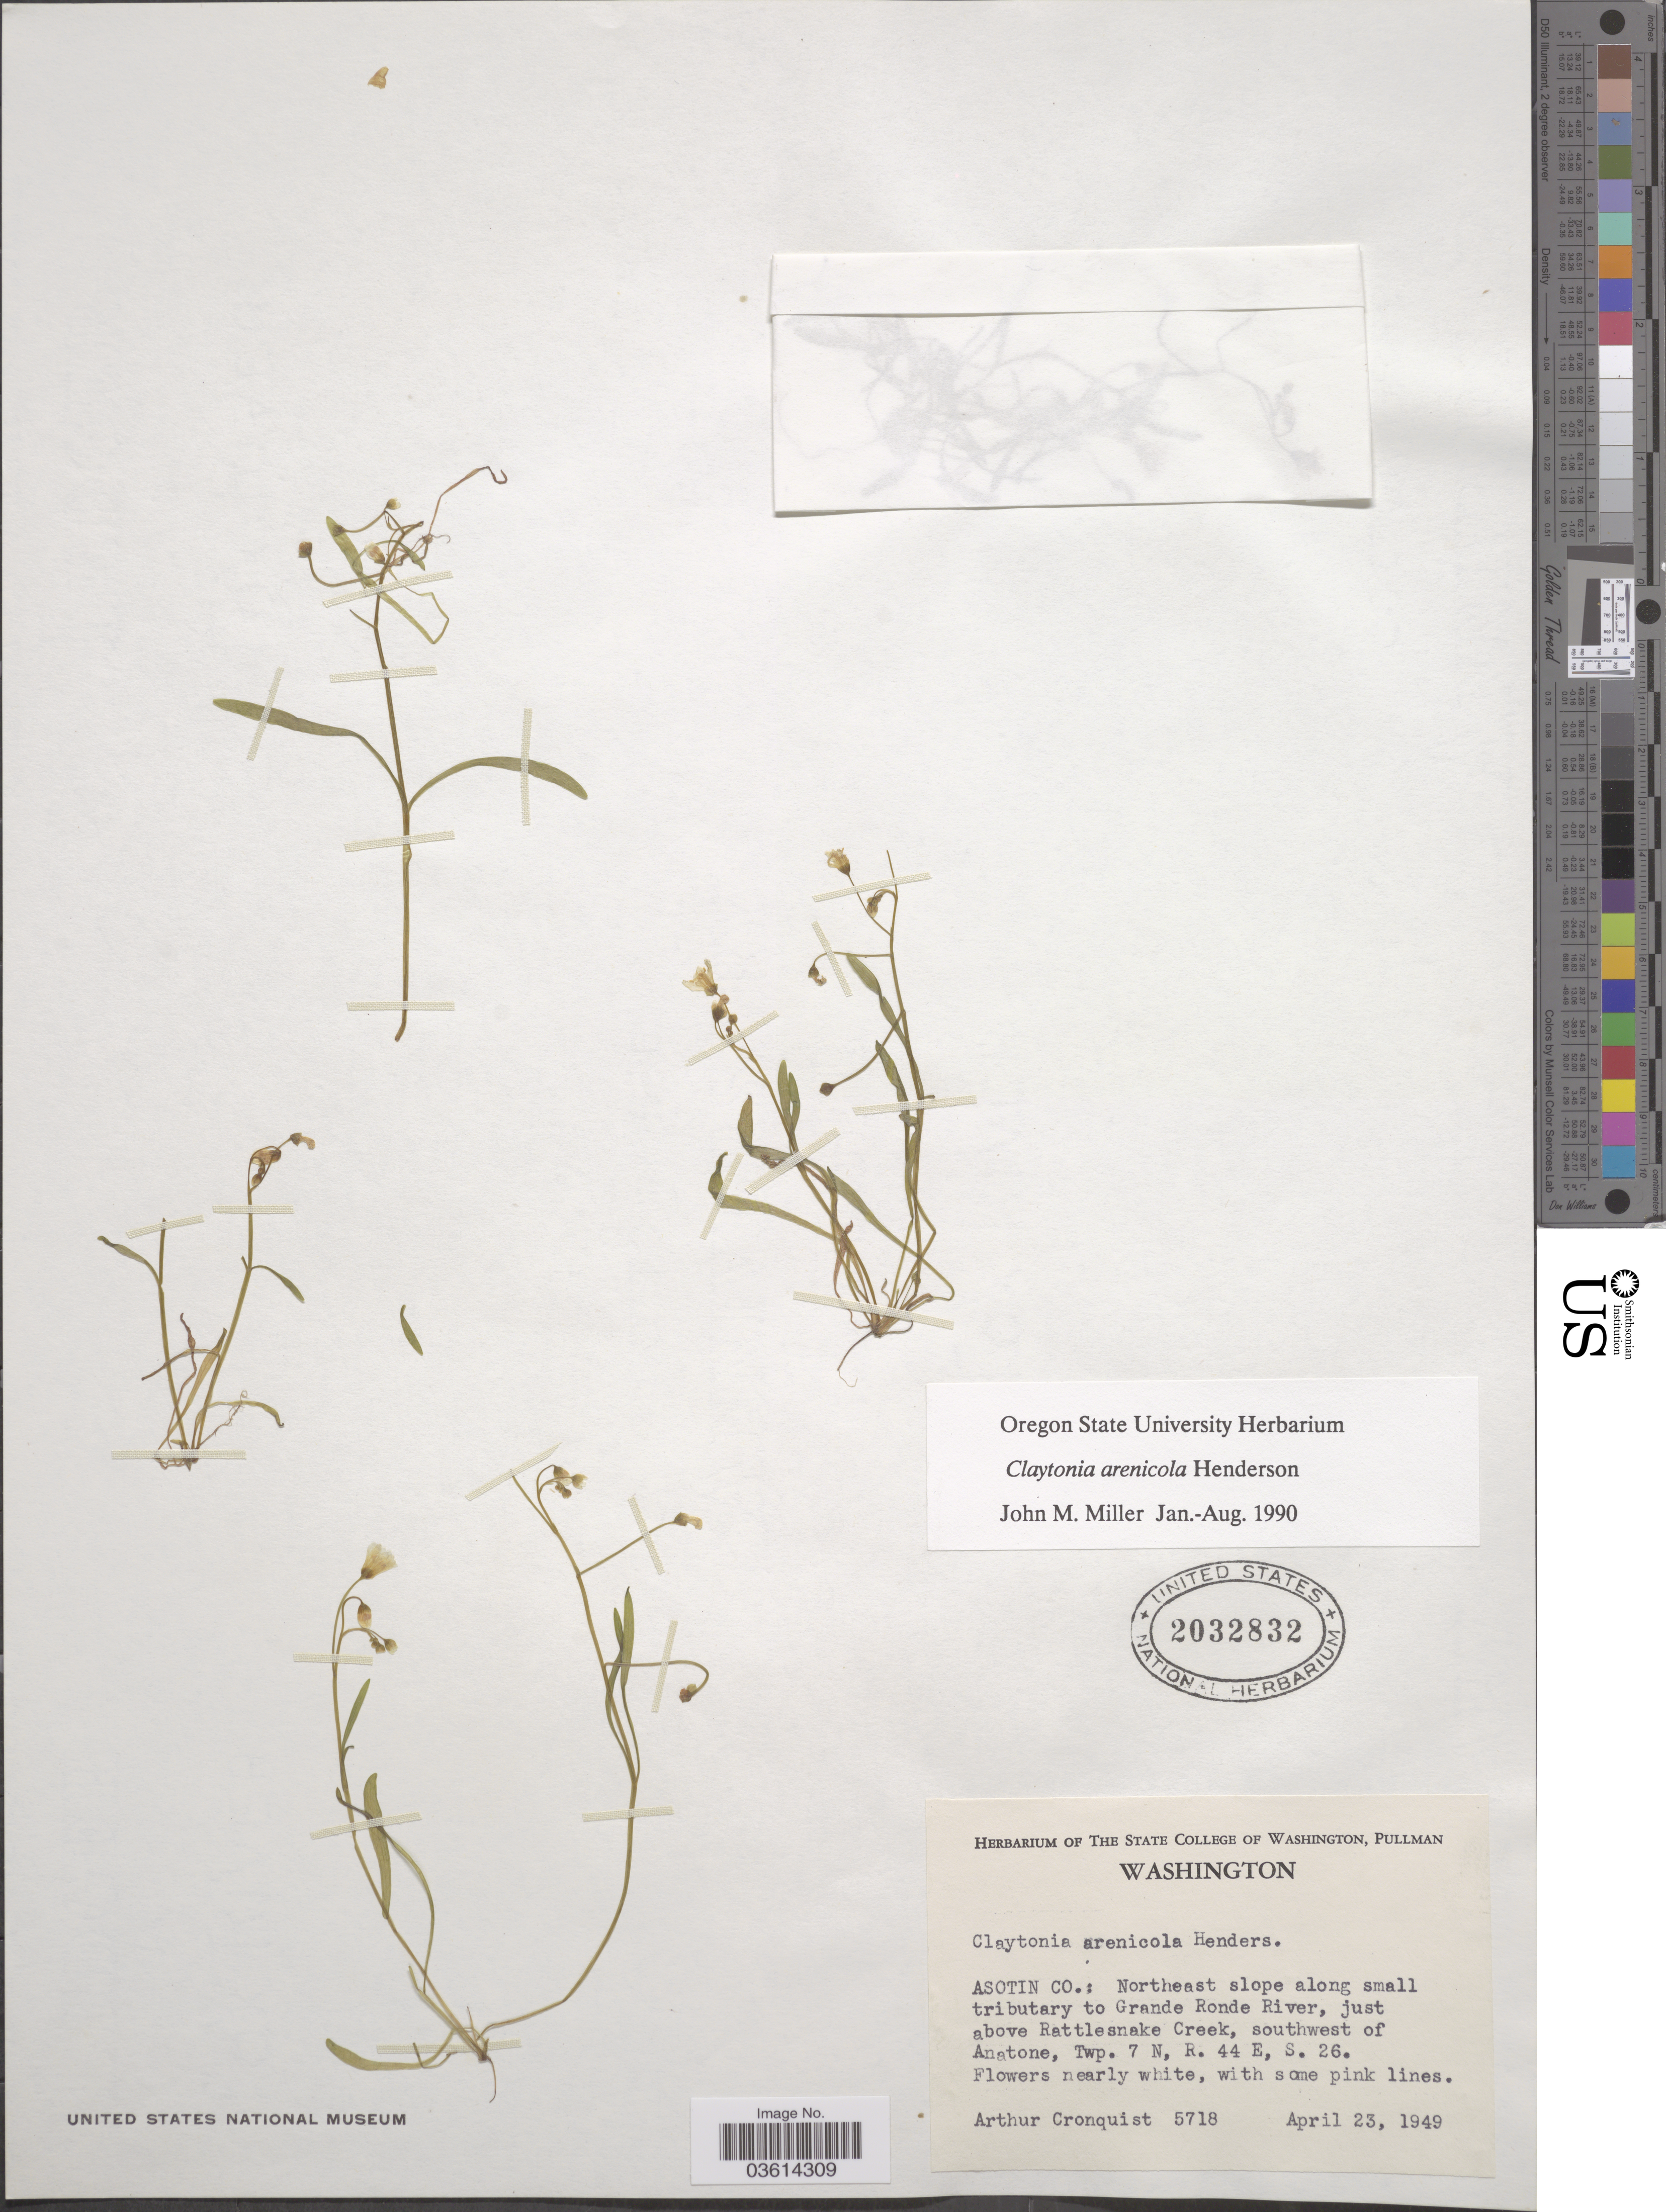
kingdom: Plantae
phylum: Tracheophyta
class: Magnoliopsida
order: Caryophyllales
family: Montiaceae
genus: Claytonia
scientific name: Claytonia arenicola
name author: L.F. Hend.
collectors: A. J. Cronquist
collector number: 5718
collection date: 1949-04-23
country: United States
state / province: Washington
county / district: Asotin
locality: Asotin Co.: Northeast slope along small tributary to Grande Ronde River, just above Rattlesnake Creek, southwest of Anatone, Twp. 7 N, R. 44 E, S. 26.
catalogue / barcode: US 2032832